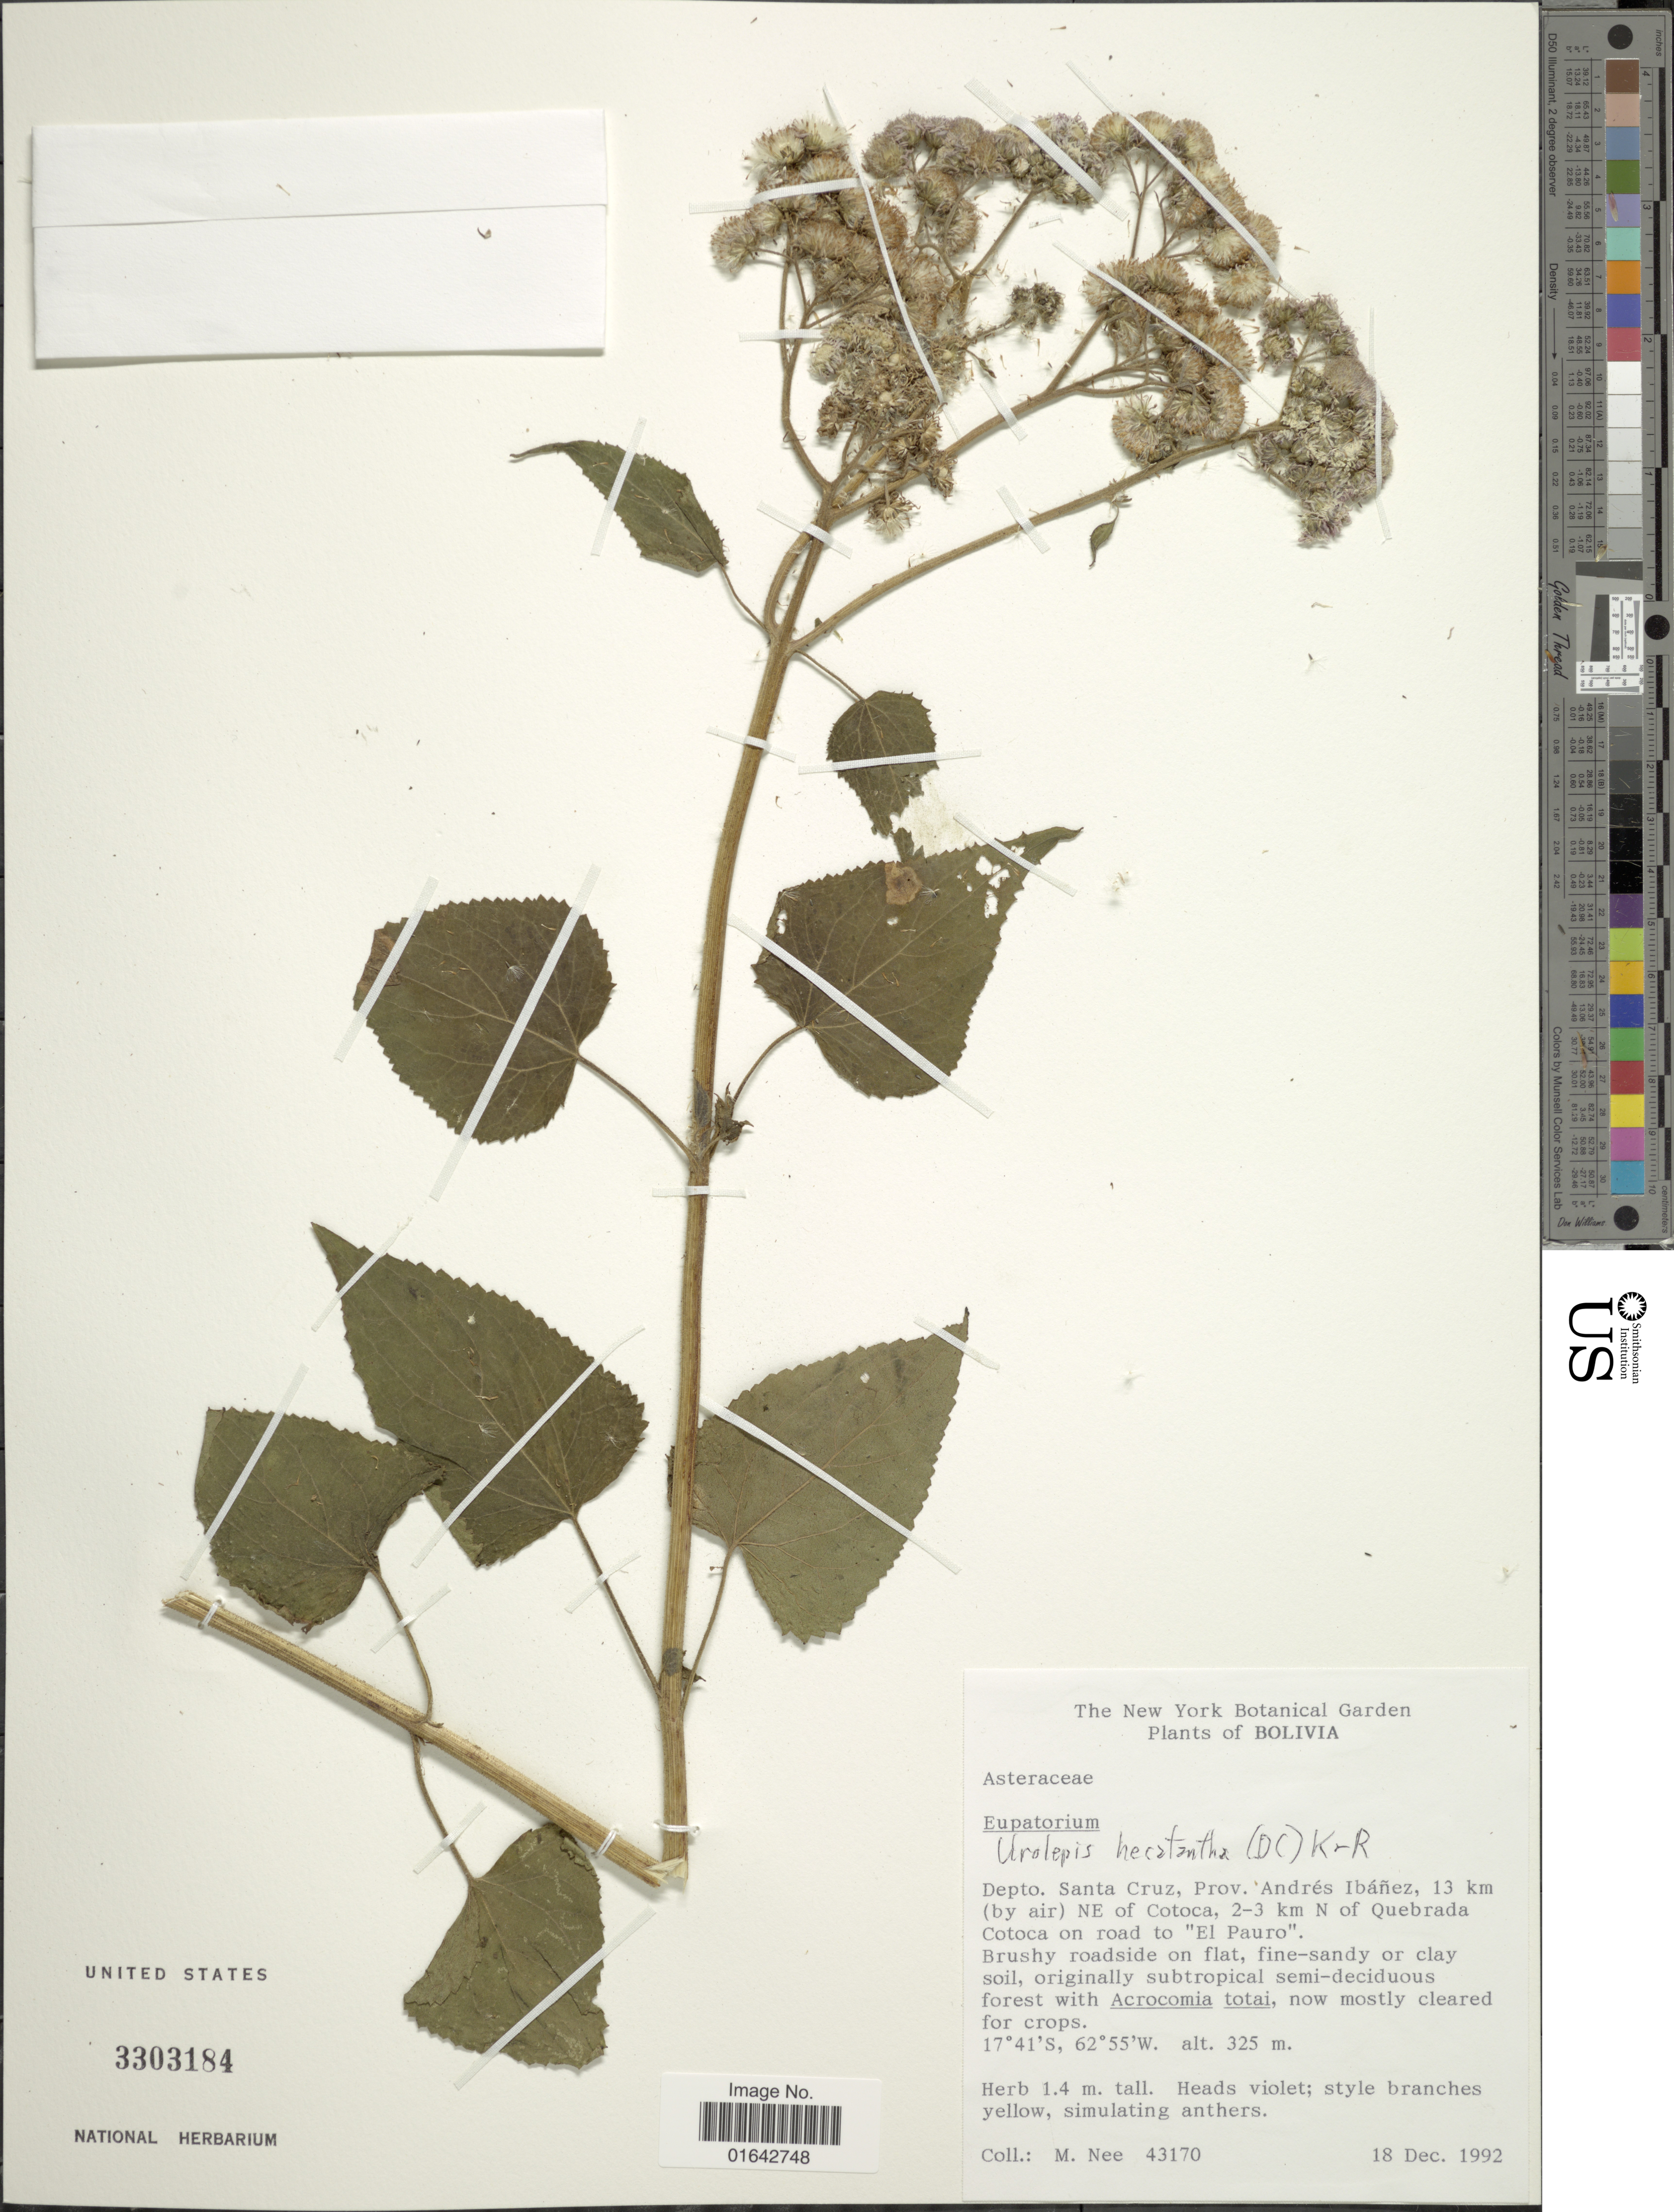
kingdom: Plantae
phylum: Tracheophyta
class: Magnoliopsida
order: Asterales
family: Asteraceae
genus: Urolepis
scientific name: Urolepis hecatantha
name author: (DC.) R.M. King & H. Rob.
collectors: M. Nee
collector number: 43170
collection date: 1992-12-18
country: Bolivia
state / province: Santa Cruz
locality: Depto. Santa Cruz, Prov. Andres Ibanez, 13 km (by air) NE of Cotoca, 2-3 km N of Quebrada Cotoca on road to "El Pauro"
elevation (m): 325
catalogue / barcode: US 3303184